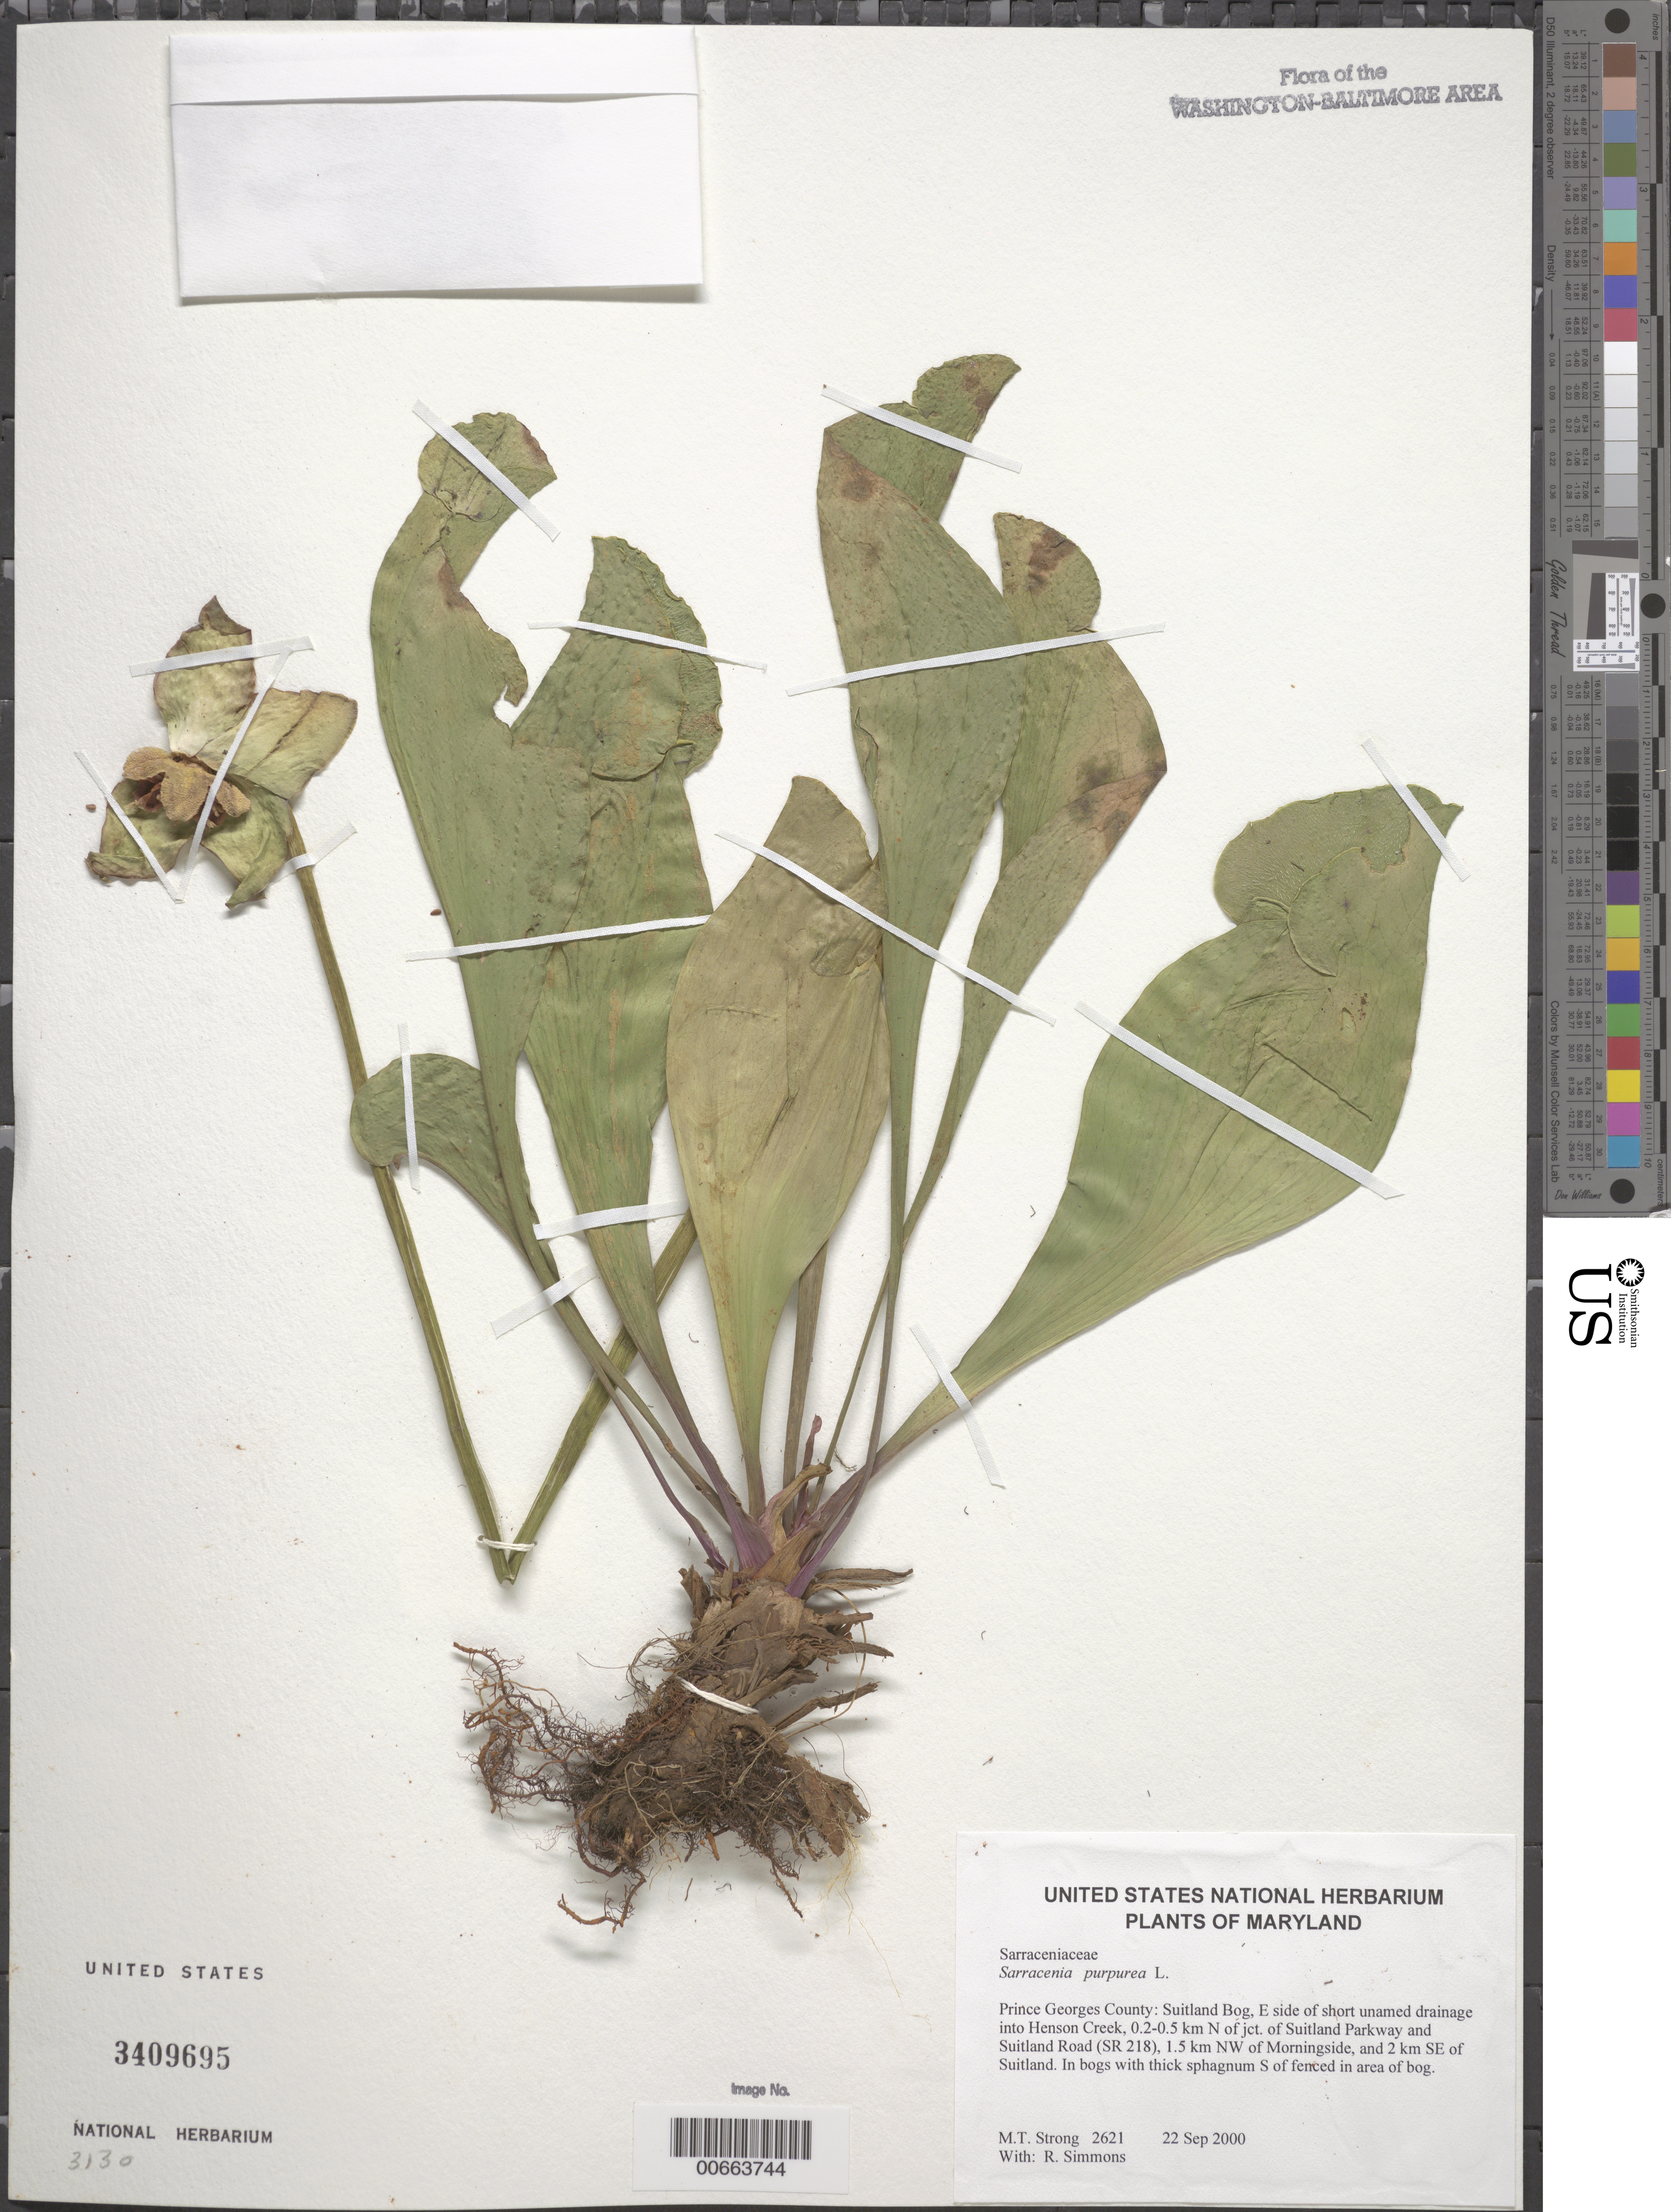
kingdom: Plantae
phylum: Tracheophyta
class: Magnoliopsida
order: Ericales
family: Sarraceniaceae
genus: Sarracenia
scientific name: Sarracenia purpurea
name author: L.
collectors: M. T. Strong & R. Simmons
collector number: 2621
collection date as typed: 22 Sep 2000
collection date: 2000-09-22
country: United States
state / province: Maryland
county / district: Prince George's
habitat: In bogs with thick sphagnum S of fenced in area of bog.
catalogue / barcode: US 3409695